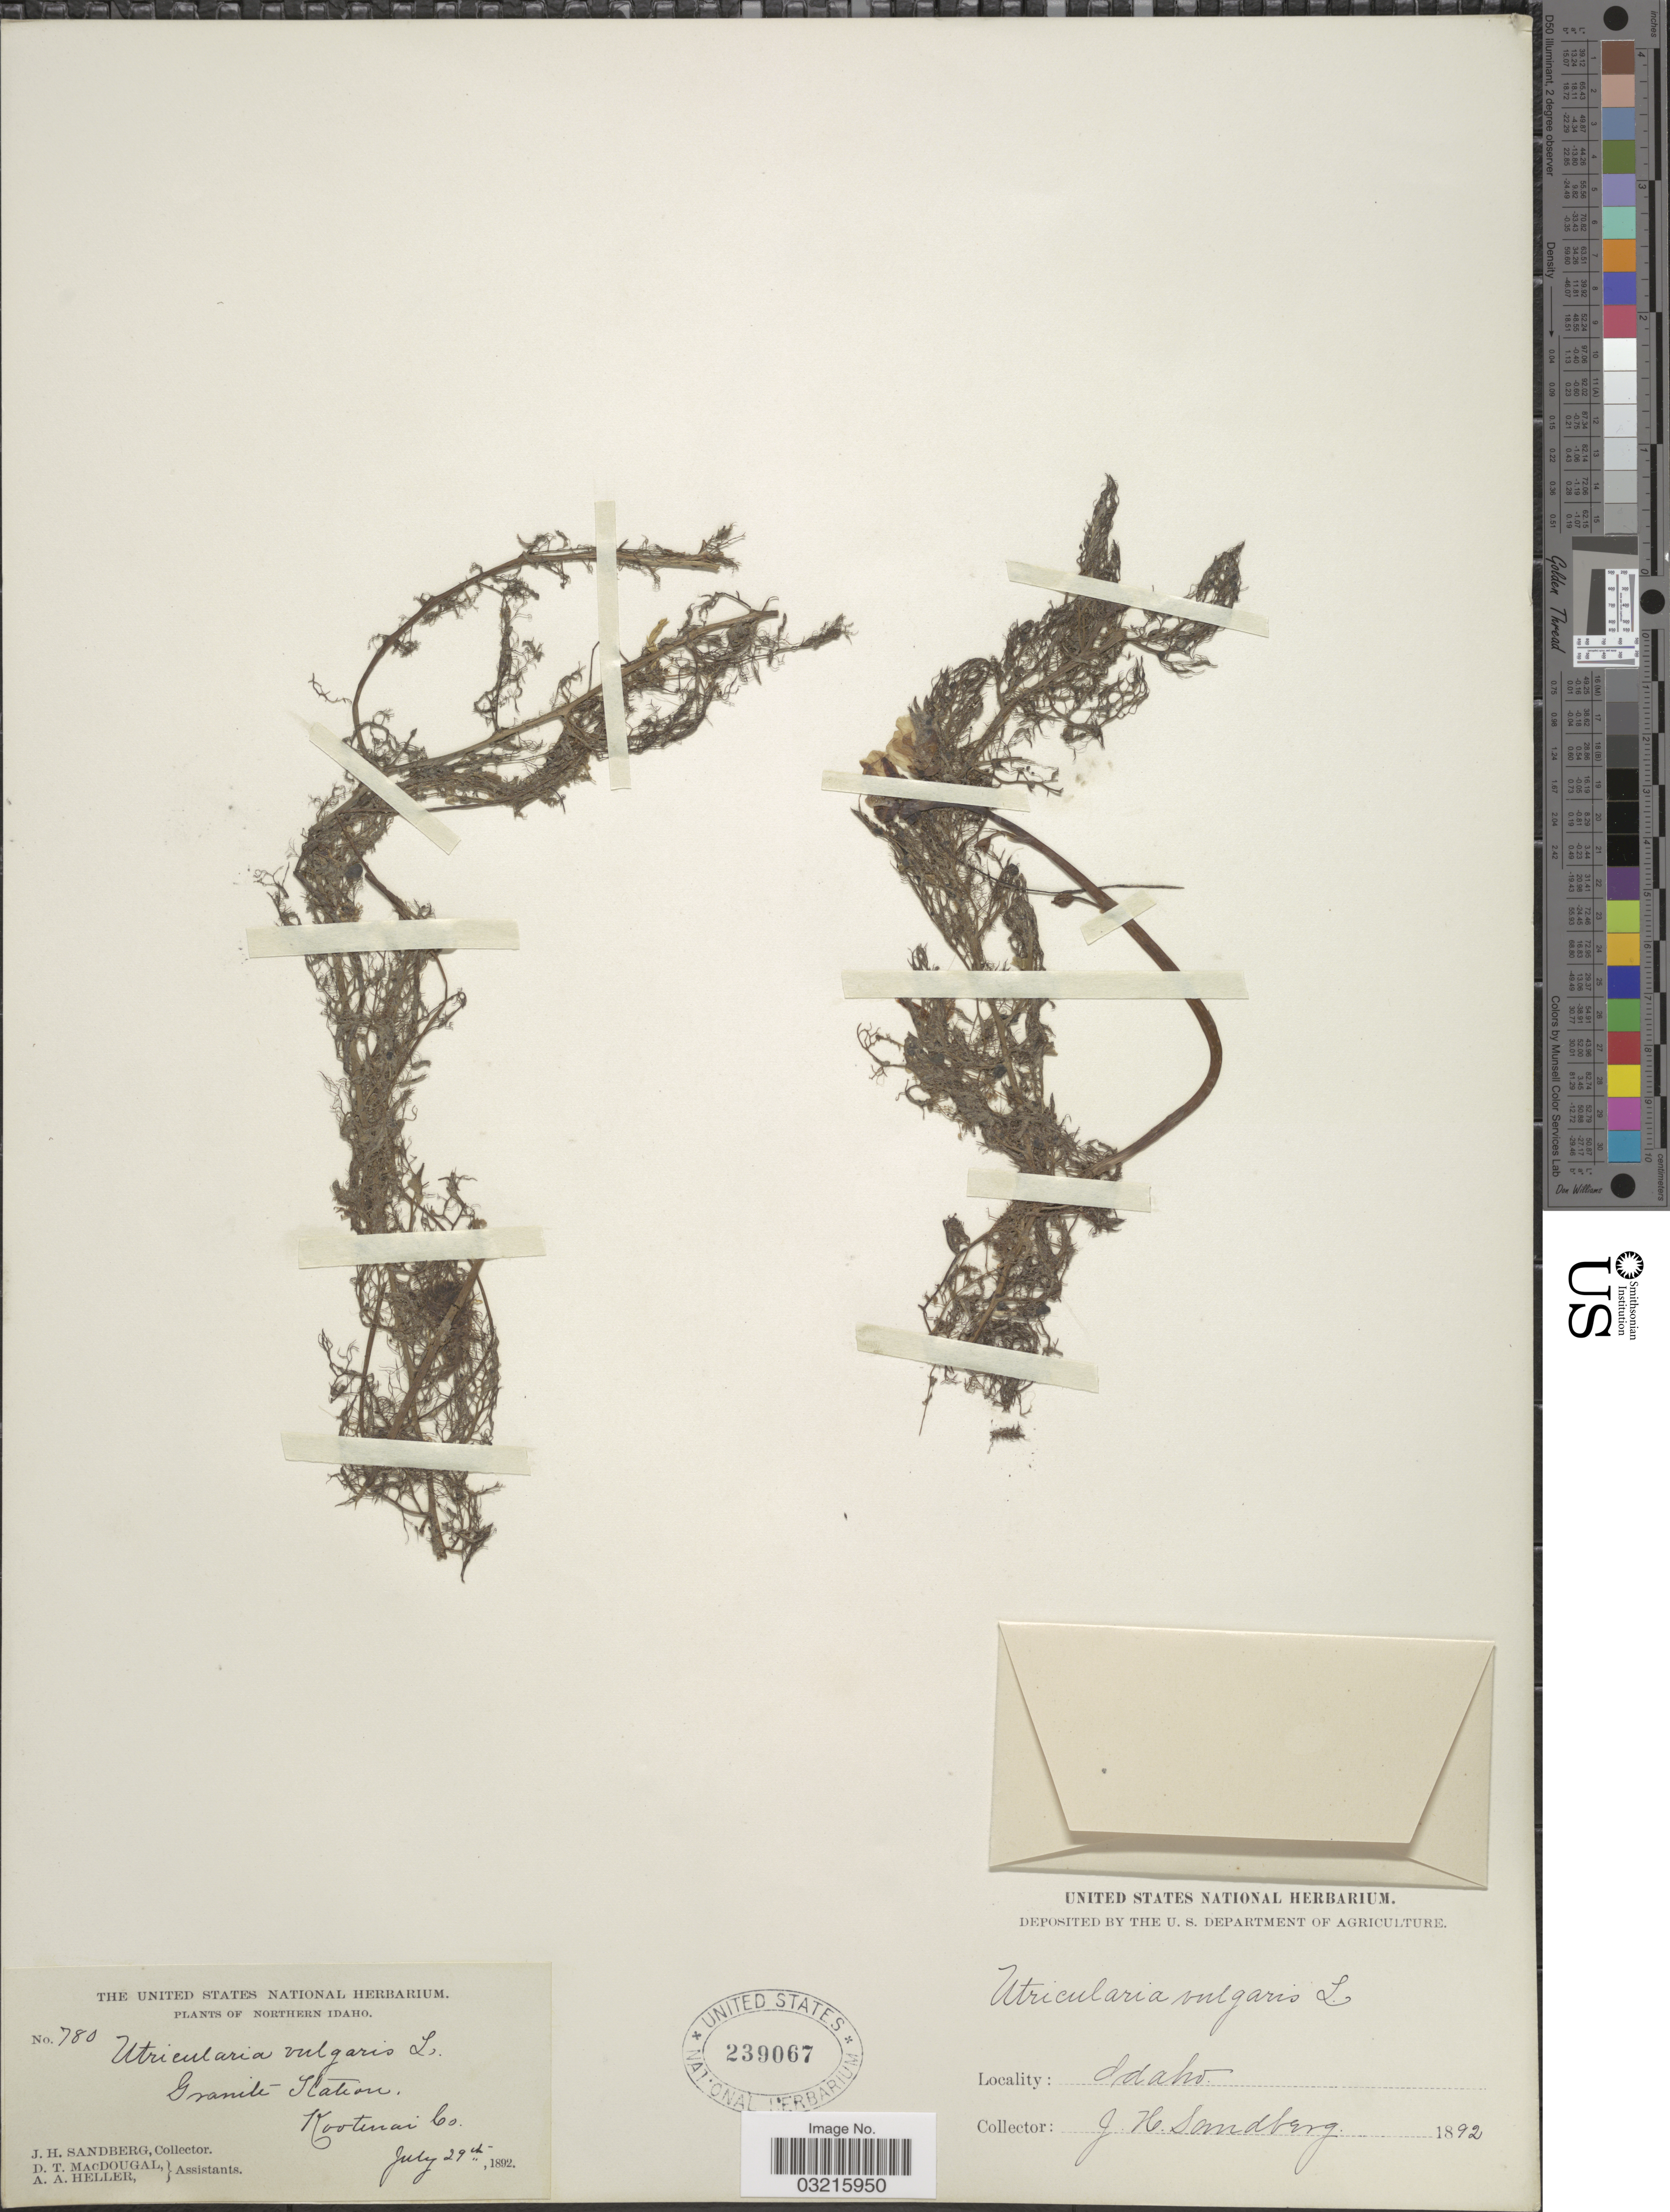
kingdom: Plantae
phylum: Tracheophyta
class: Magnoliopsida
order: Lamiales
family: Lentibulariaceae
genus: Utricularia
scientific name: Utricularia vulgaris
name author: L.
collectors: J. H. Sandberg, D. T. MacDougal & A. A. Heller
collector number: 780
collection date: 1892-07-29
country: United States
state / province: Idaho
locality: Northern Idaho. Granite Station, Kootenai Co.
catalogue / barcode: US 239067